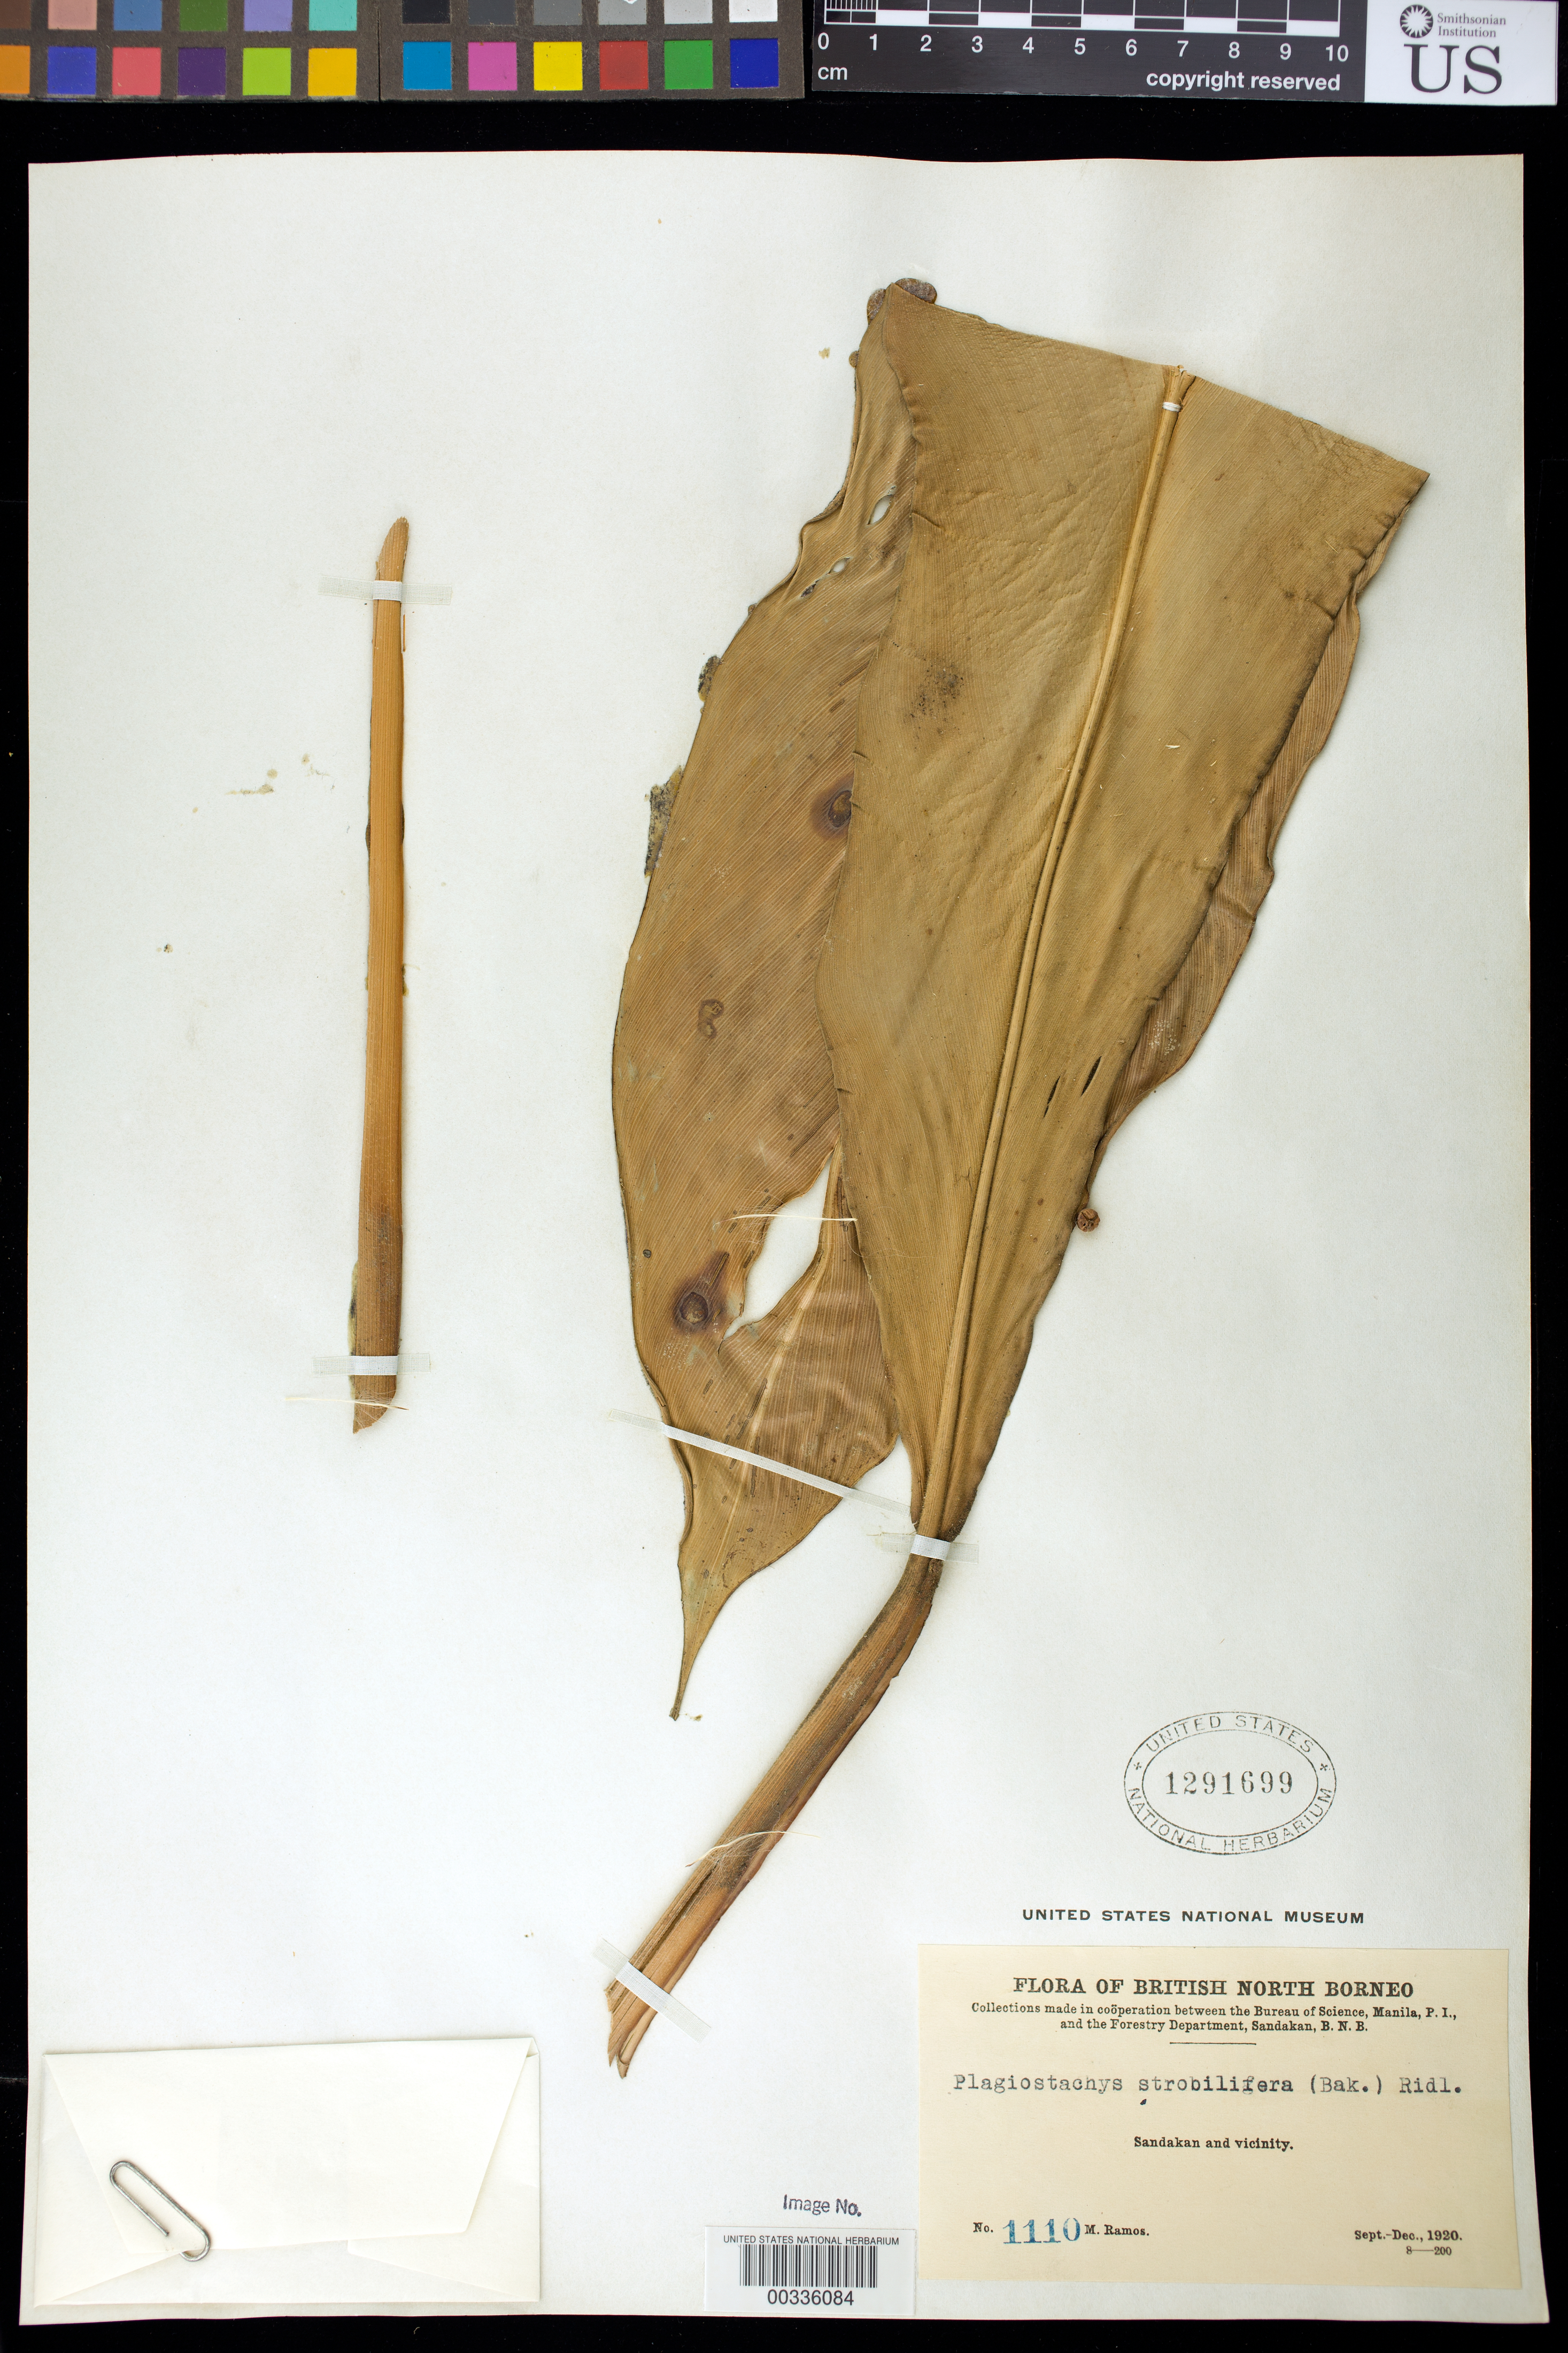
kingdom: Plantae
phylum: Tracheophyta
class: Liliopsida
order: Zingiberales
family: Zingiberaceae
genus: Plagiostachys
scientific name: Plagiostachys strobilifera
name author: (Baker) Ridl.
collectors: M. Ramos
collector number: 1110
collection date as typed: Sep 1920 to -- Dec 1920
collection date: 1920-09/1920-12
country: Malaysia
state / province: Sabah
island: Borneo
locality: Sandakan and vicinity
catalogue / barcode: US 1291699